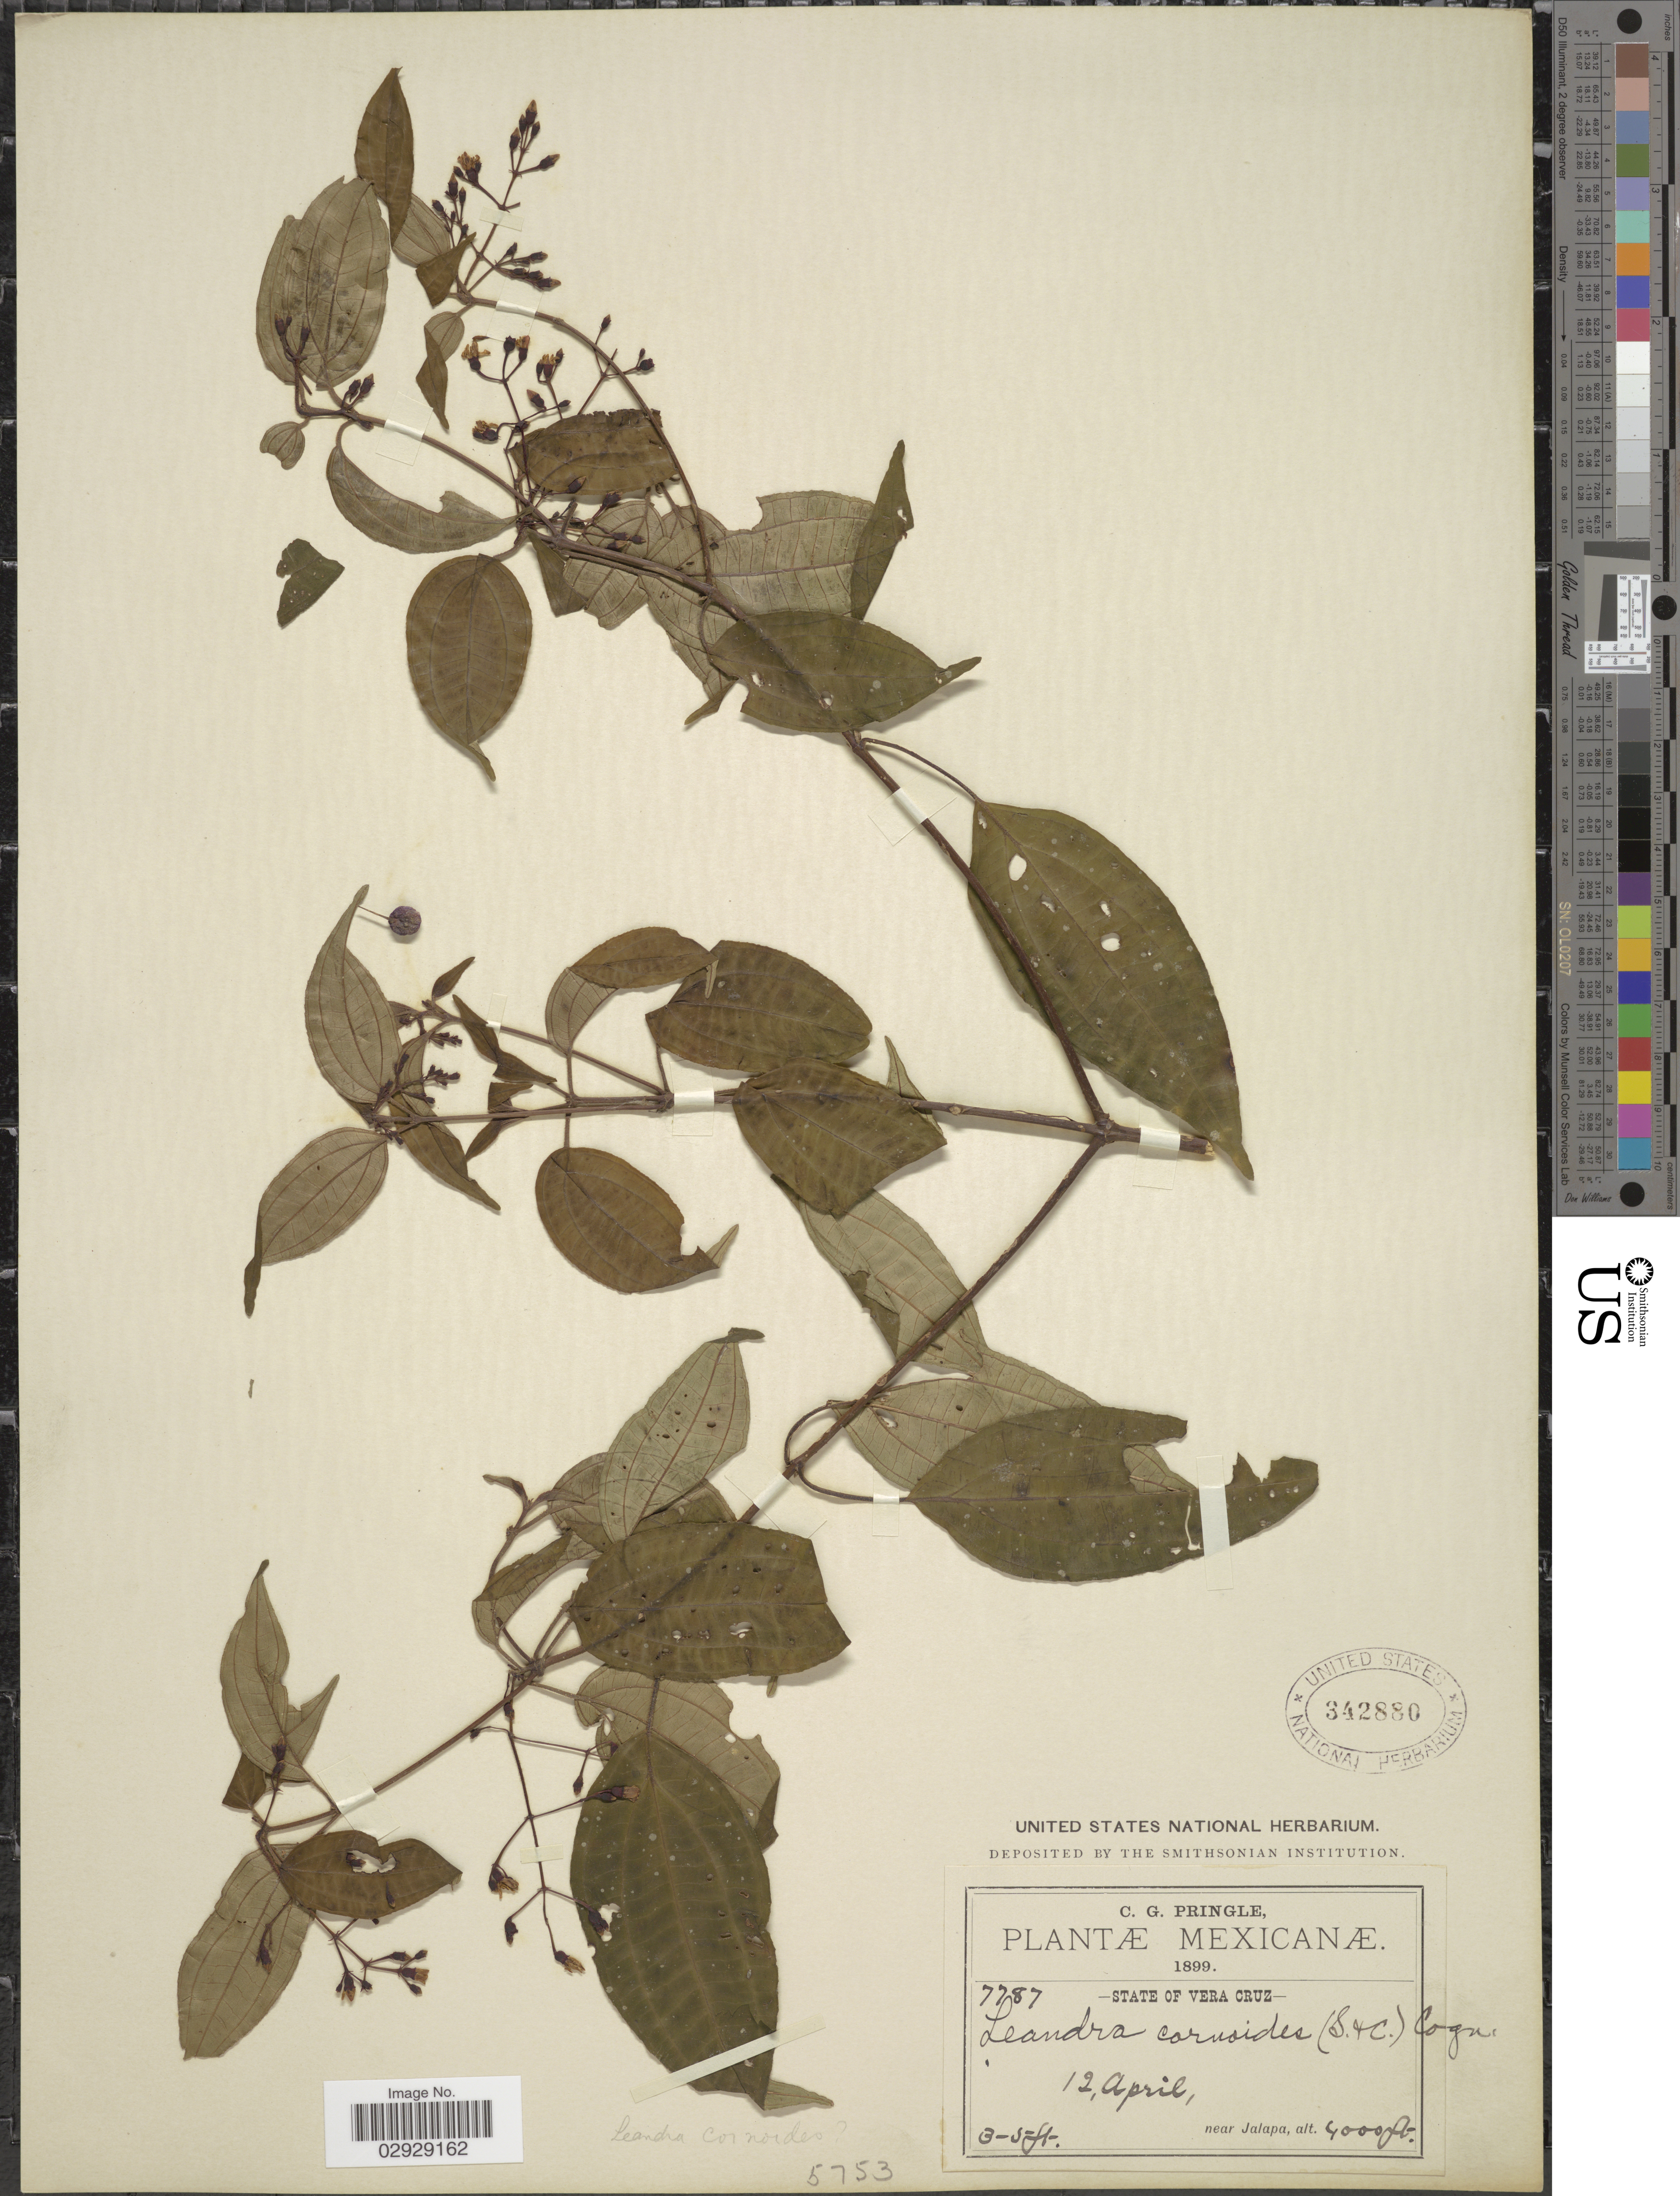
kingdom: Plantae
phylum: Tracheophyta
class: Magnoliopsida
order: Myrtales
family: Melastomataceae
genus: Leandra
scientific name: Leandra cornoides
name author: (Schltdl. & Cham.) Cogn.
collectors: C. G. Pringle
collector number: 7787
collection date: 1899-04-12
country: Mexico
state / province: Veracruz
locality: State of Vera Cruz. Near Jalapa.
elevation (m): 1219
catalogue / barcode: US 342880